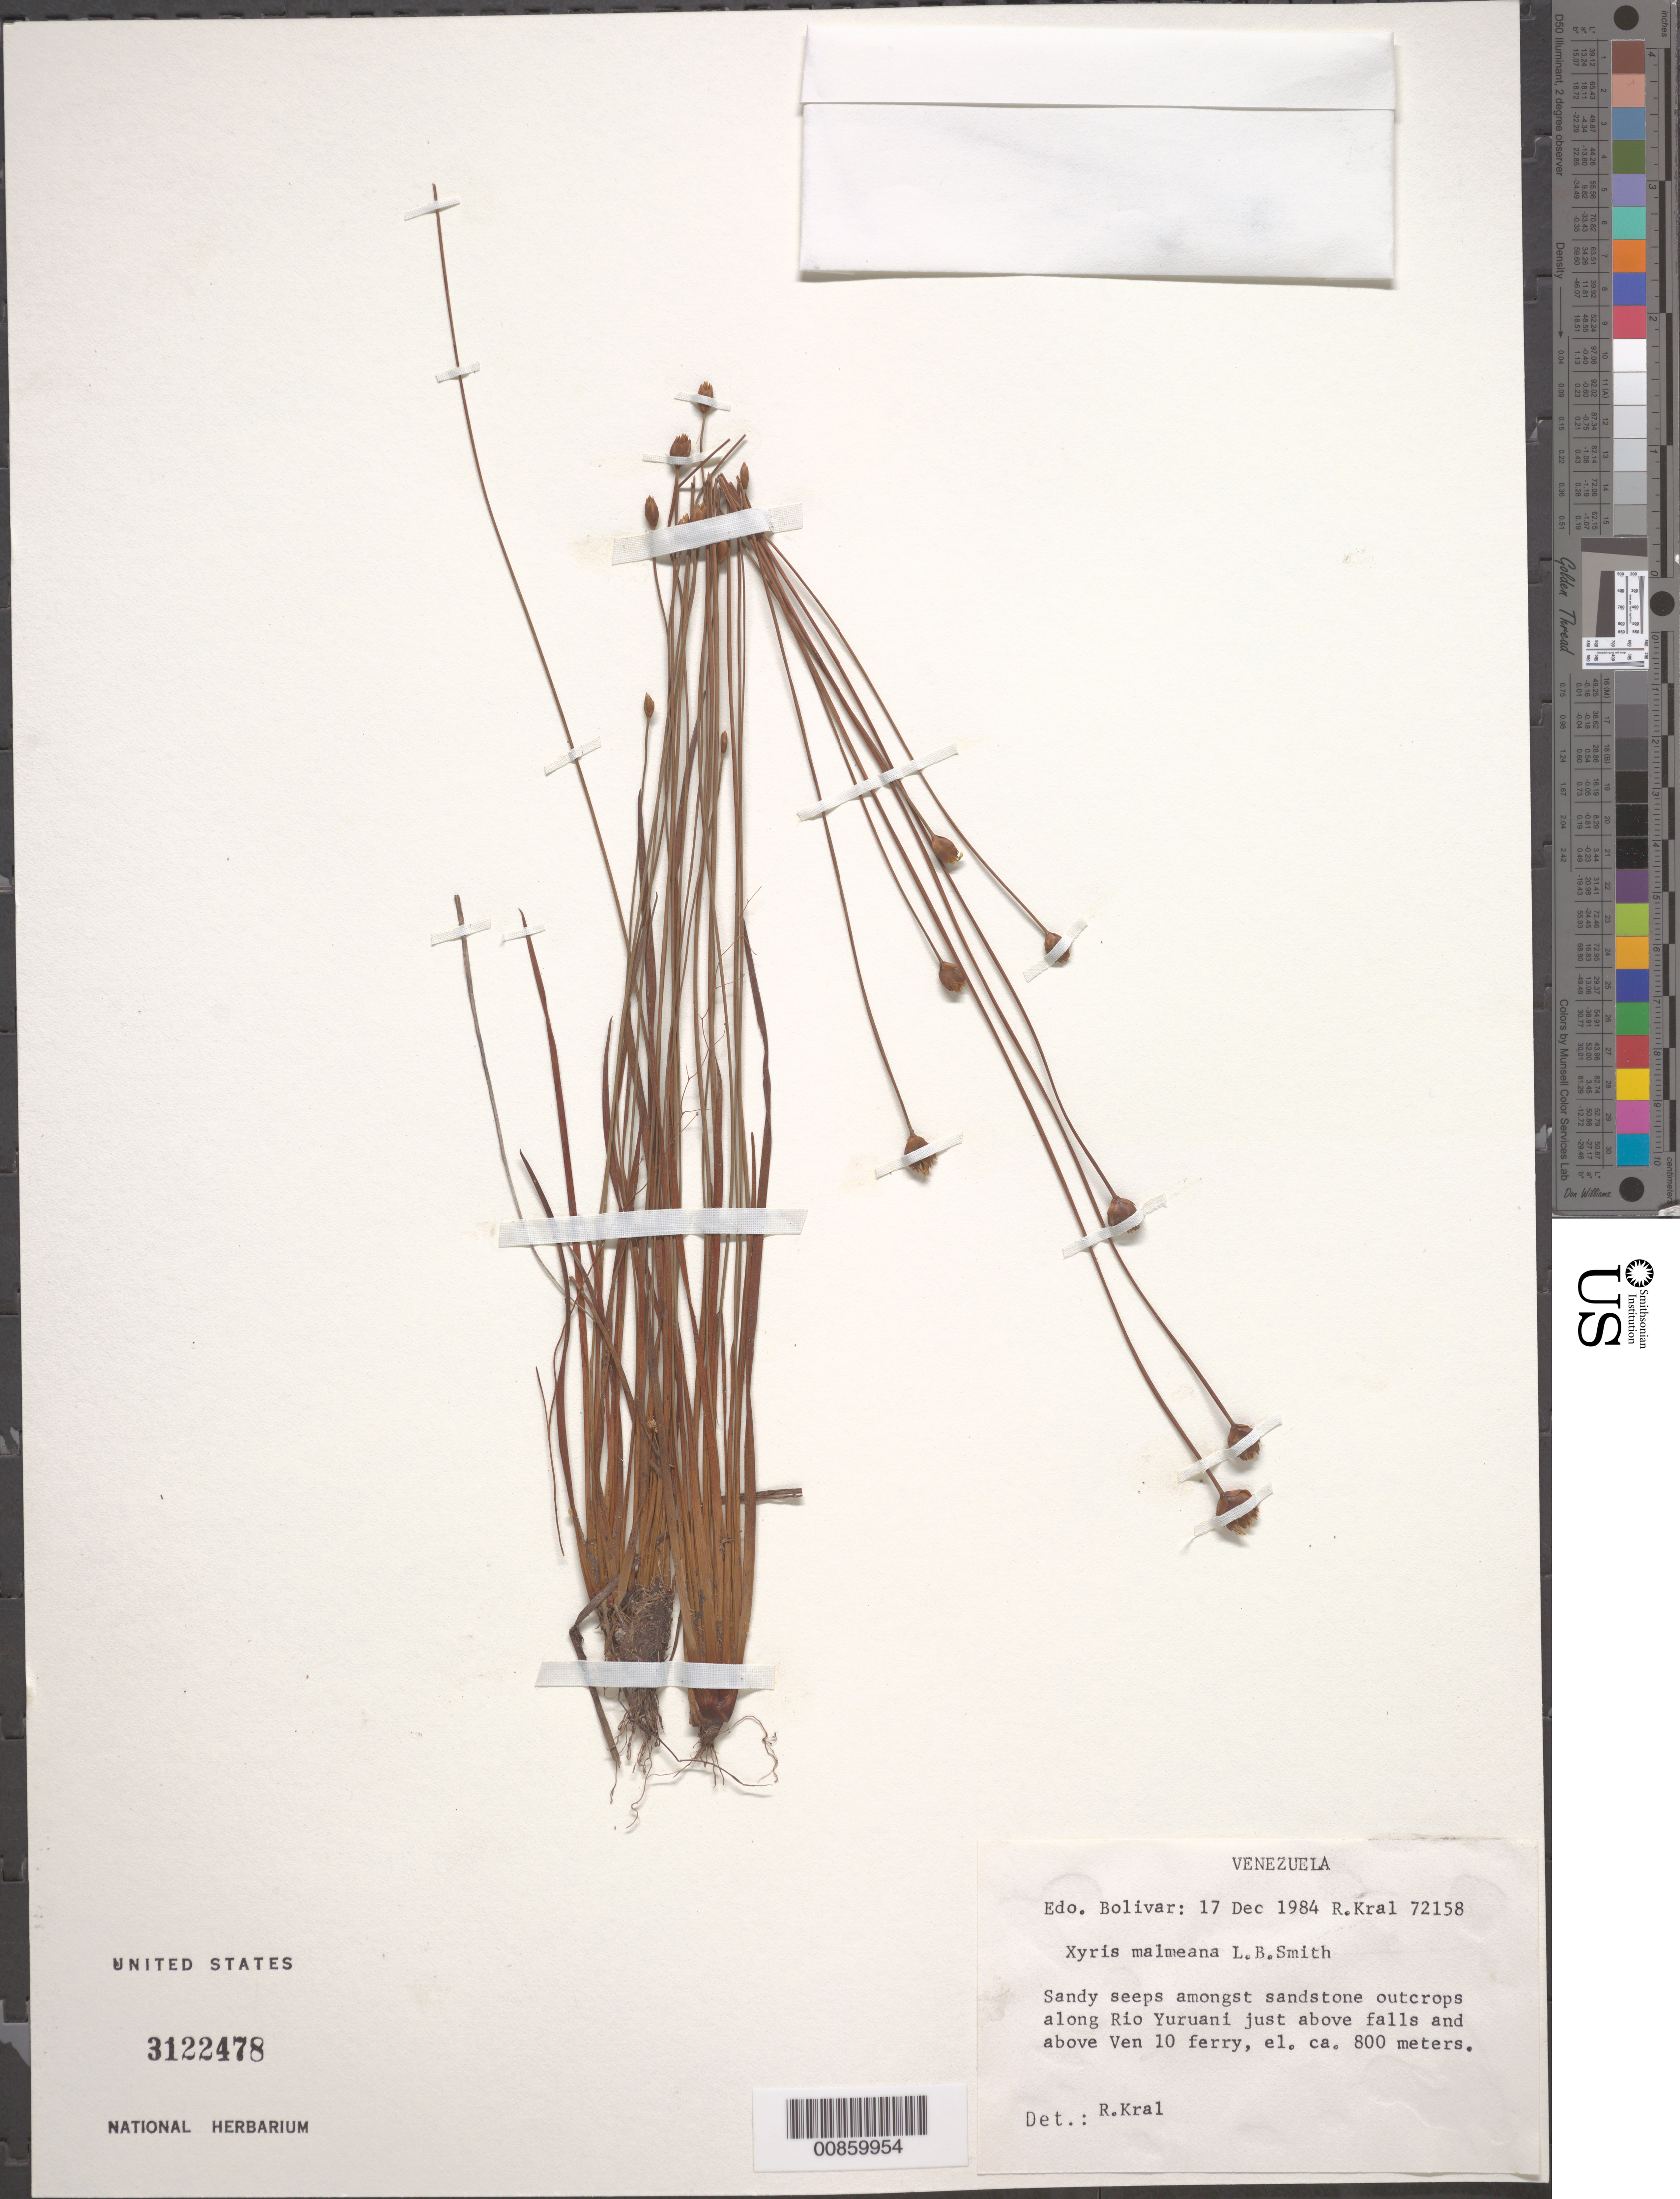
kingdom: Plantae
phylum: Tracheophyta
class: Liliopsida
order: Poales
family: Xyridaceae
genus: Xyris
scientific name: Xyris malmeana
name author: L.B. Sm.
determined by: Kral, Robert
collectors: R. Kral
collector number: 72158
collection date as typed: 17-Dec-84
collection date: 1984-12-17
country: Venezuela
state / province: Bolívar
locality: Río Yuruani, just above falls; upstream from ferry crossing of Yuruani by Ven. 10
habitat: Sandy seeps amongst sandstone outcrops.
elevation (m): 800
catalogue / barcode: US 3122478